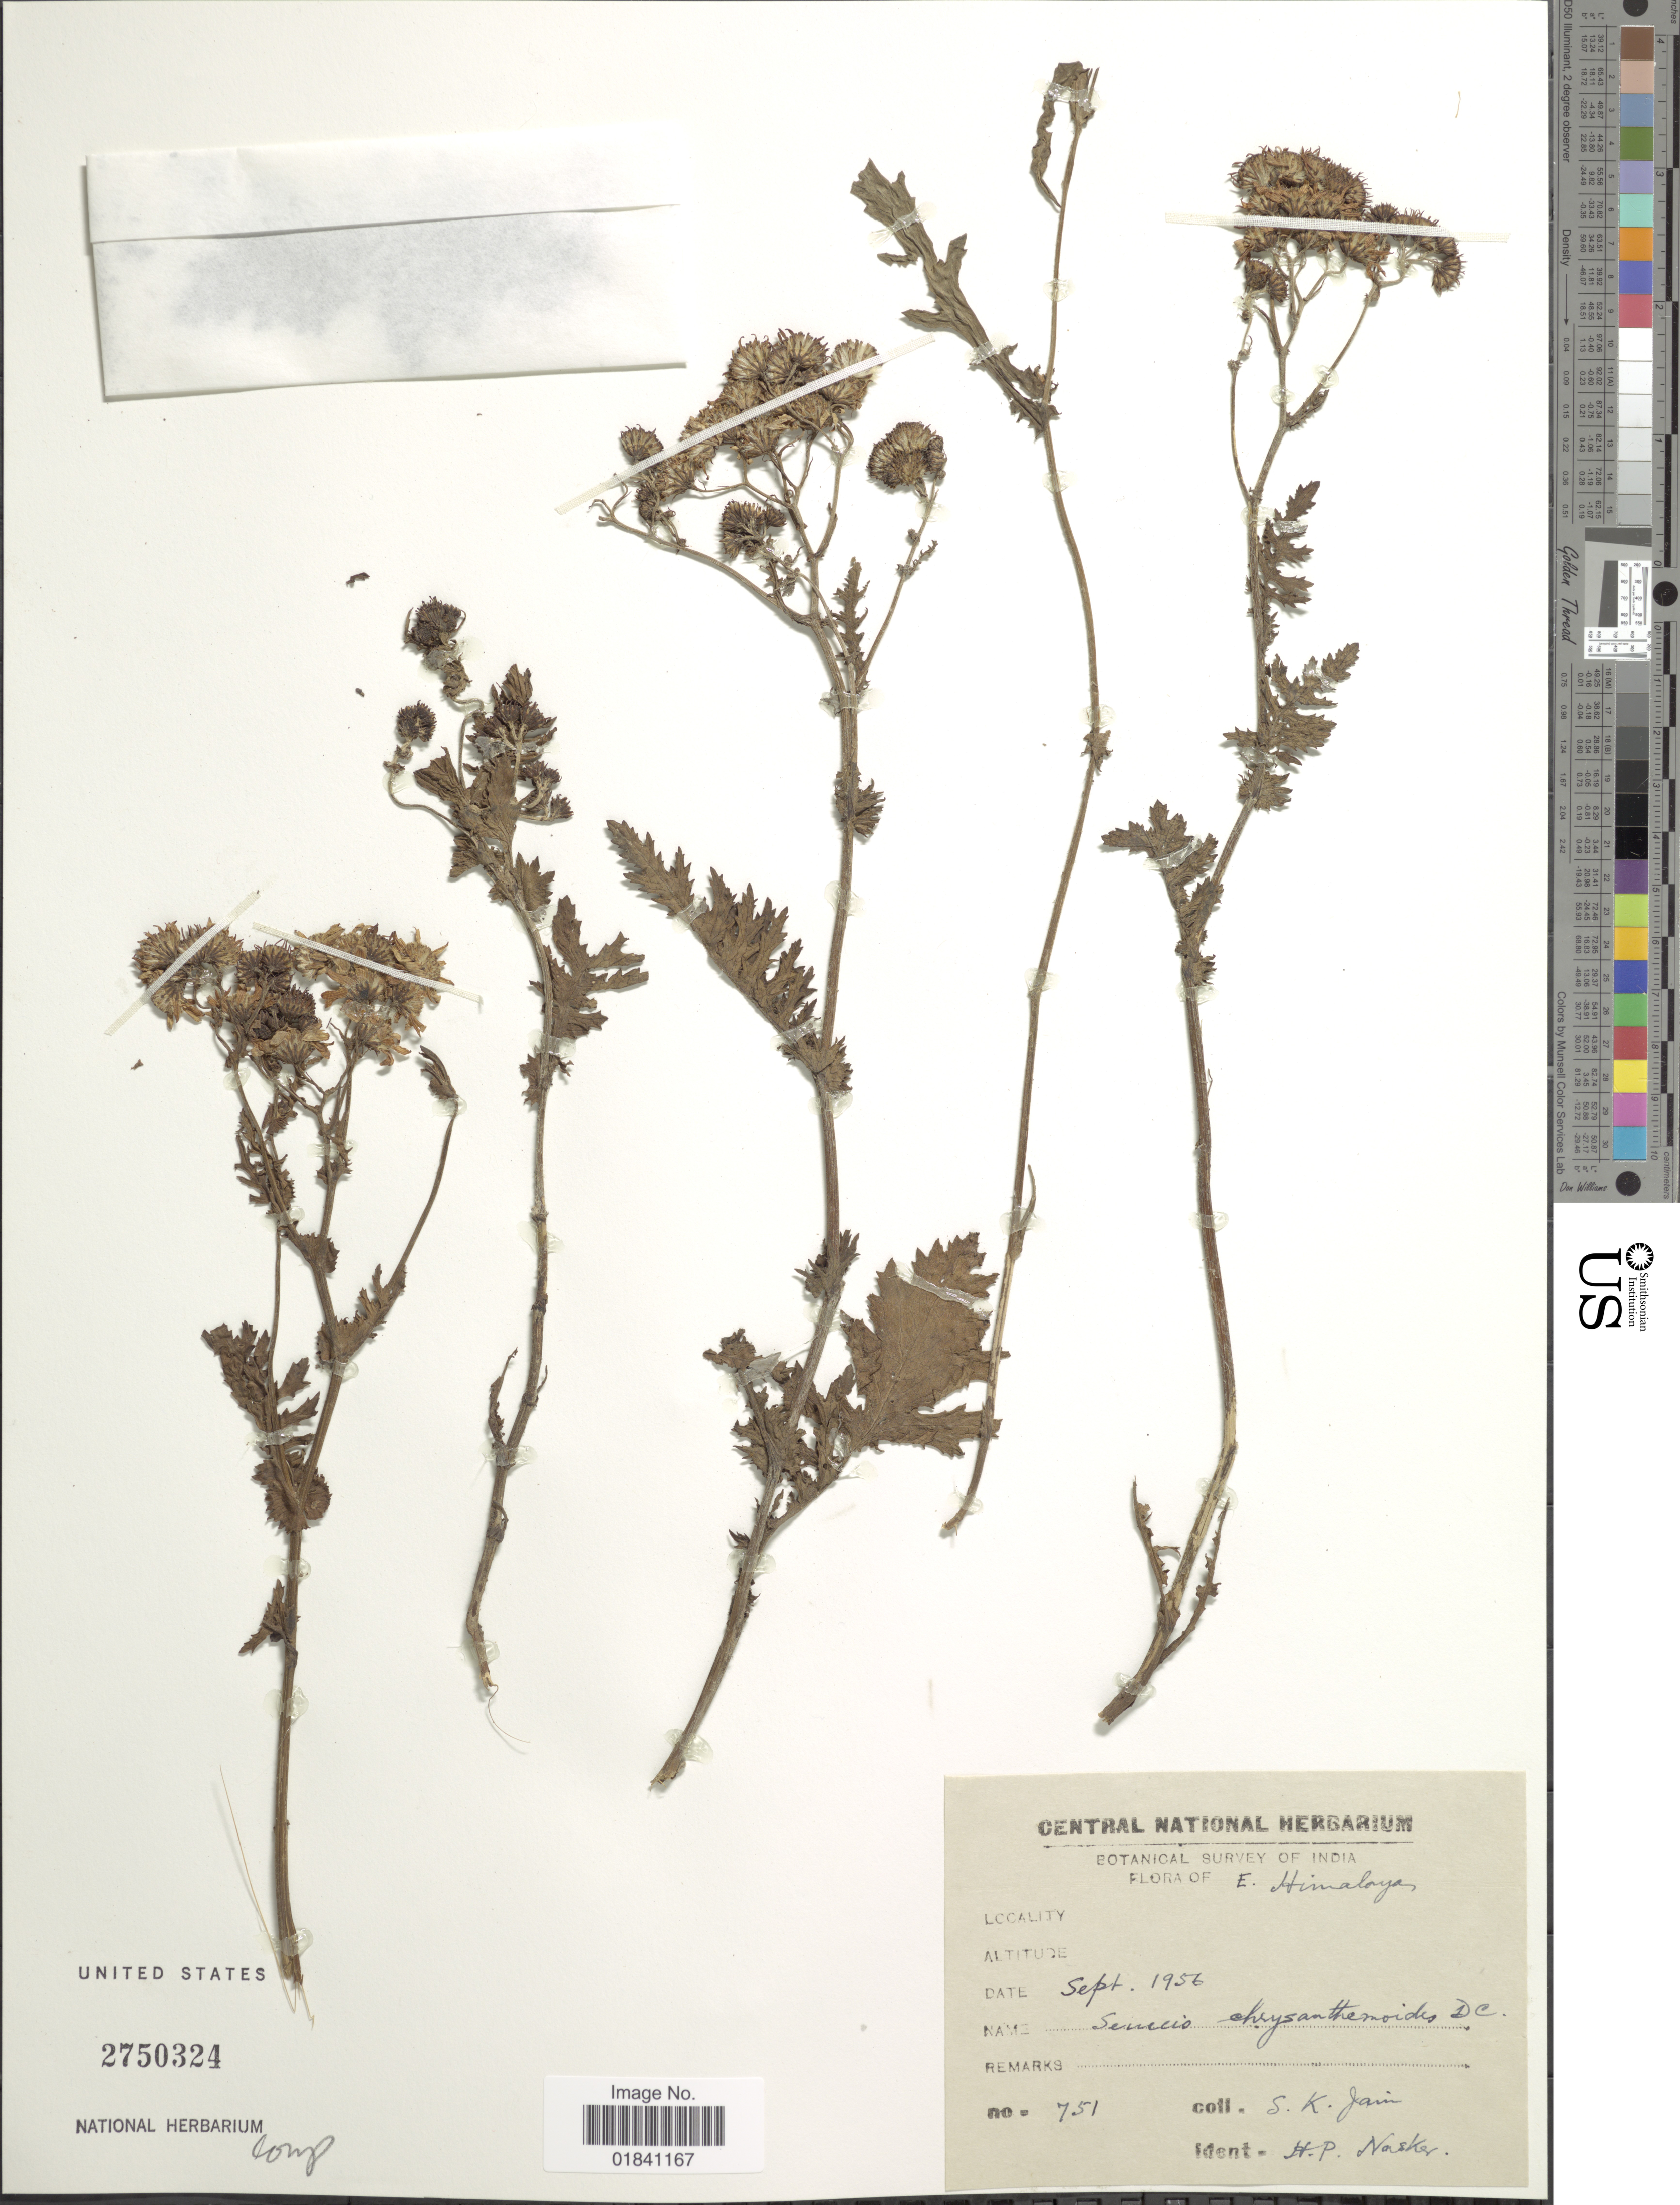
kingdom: Plantae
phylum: Tracheophyta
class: Magnoliopsida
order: Asterales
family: Asteraceae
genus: Senecio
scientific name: Senecio chrysanthemoides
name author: DC.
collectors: S. Jain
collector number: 751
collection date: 1956-09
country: India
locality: E. Himalaya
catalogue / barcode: US 2750324